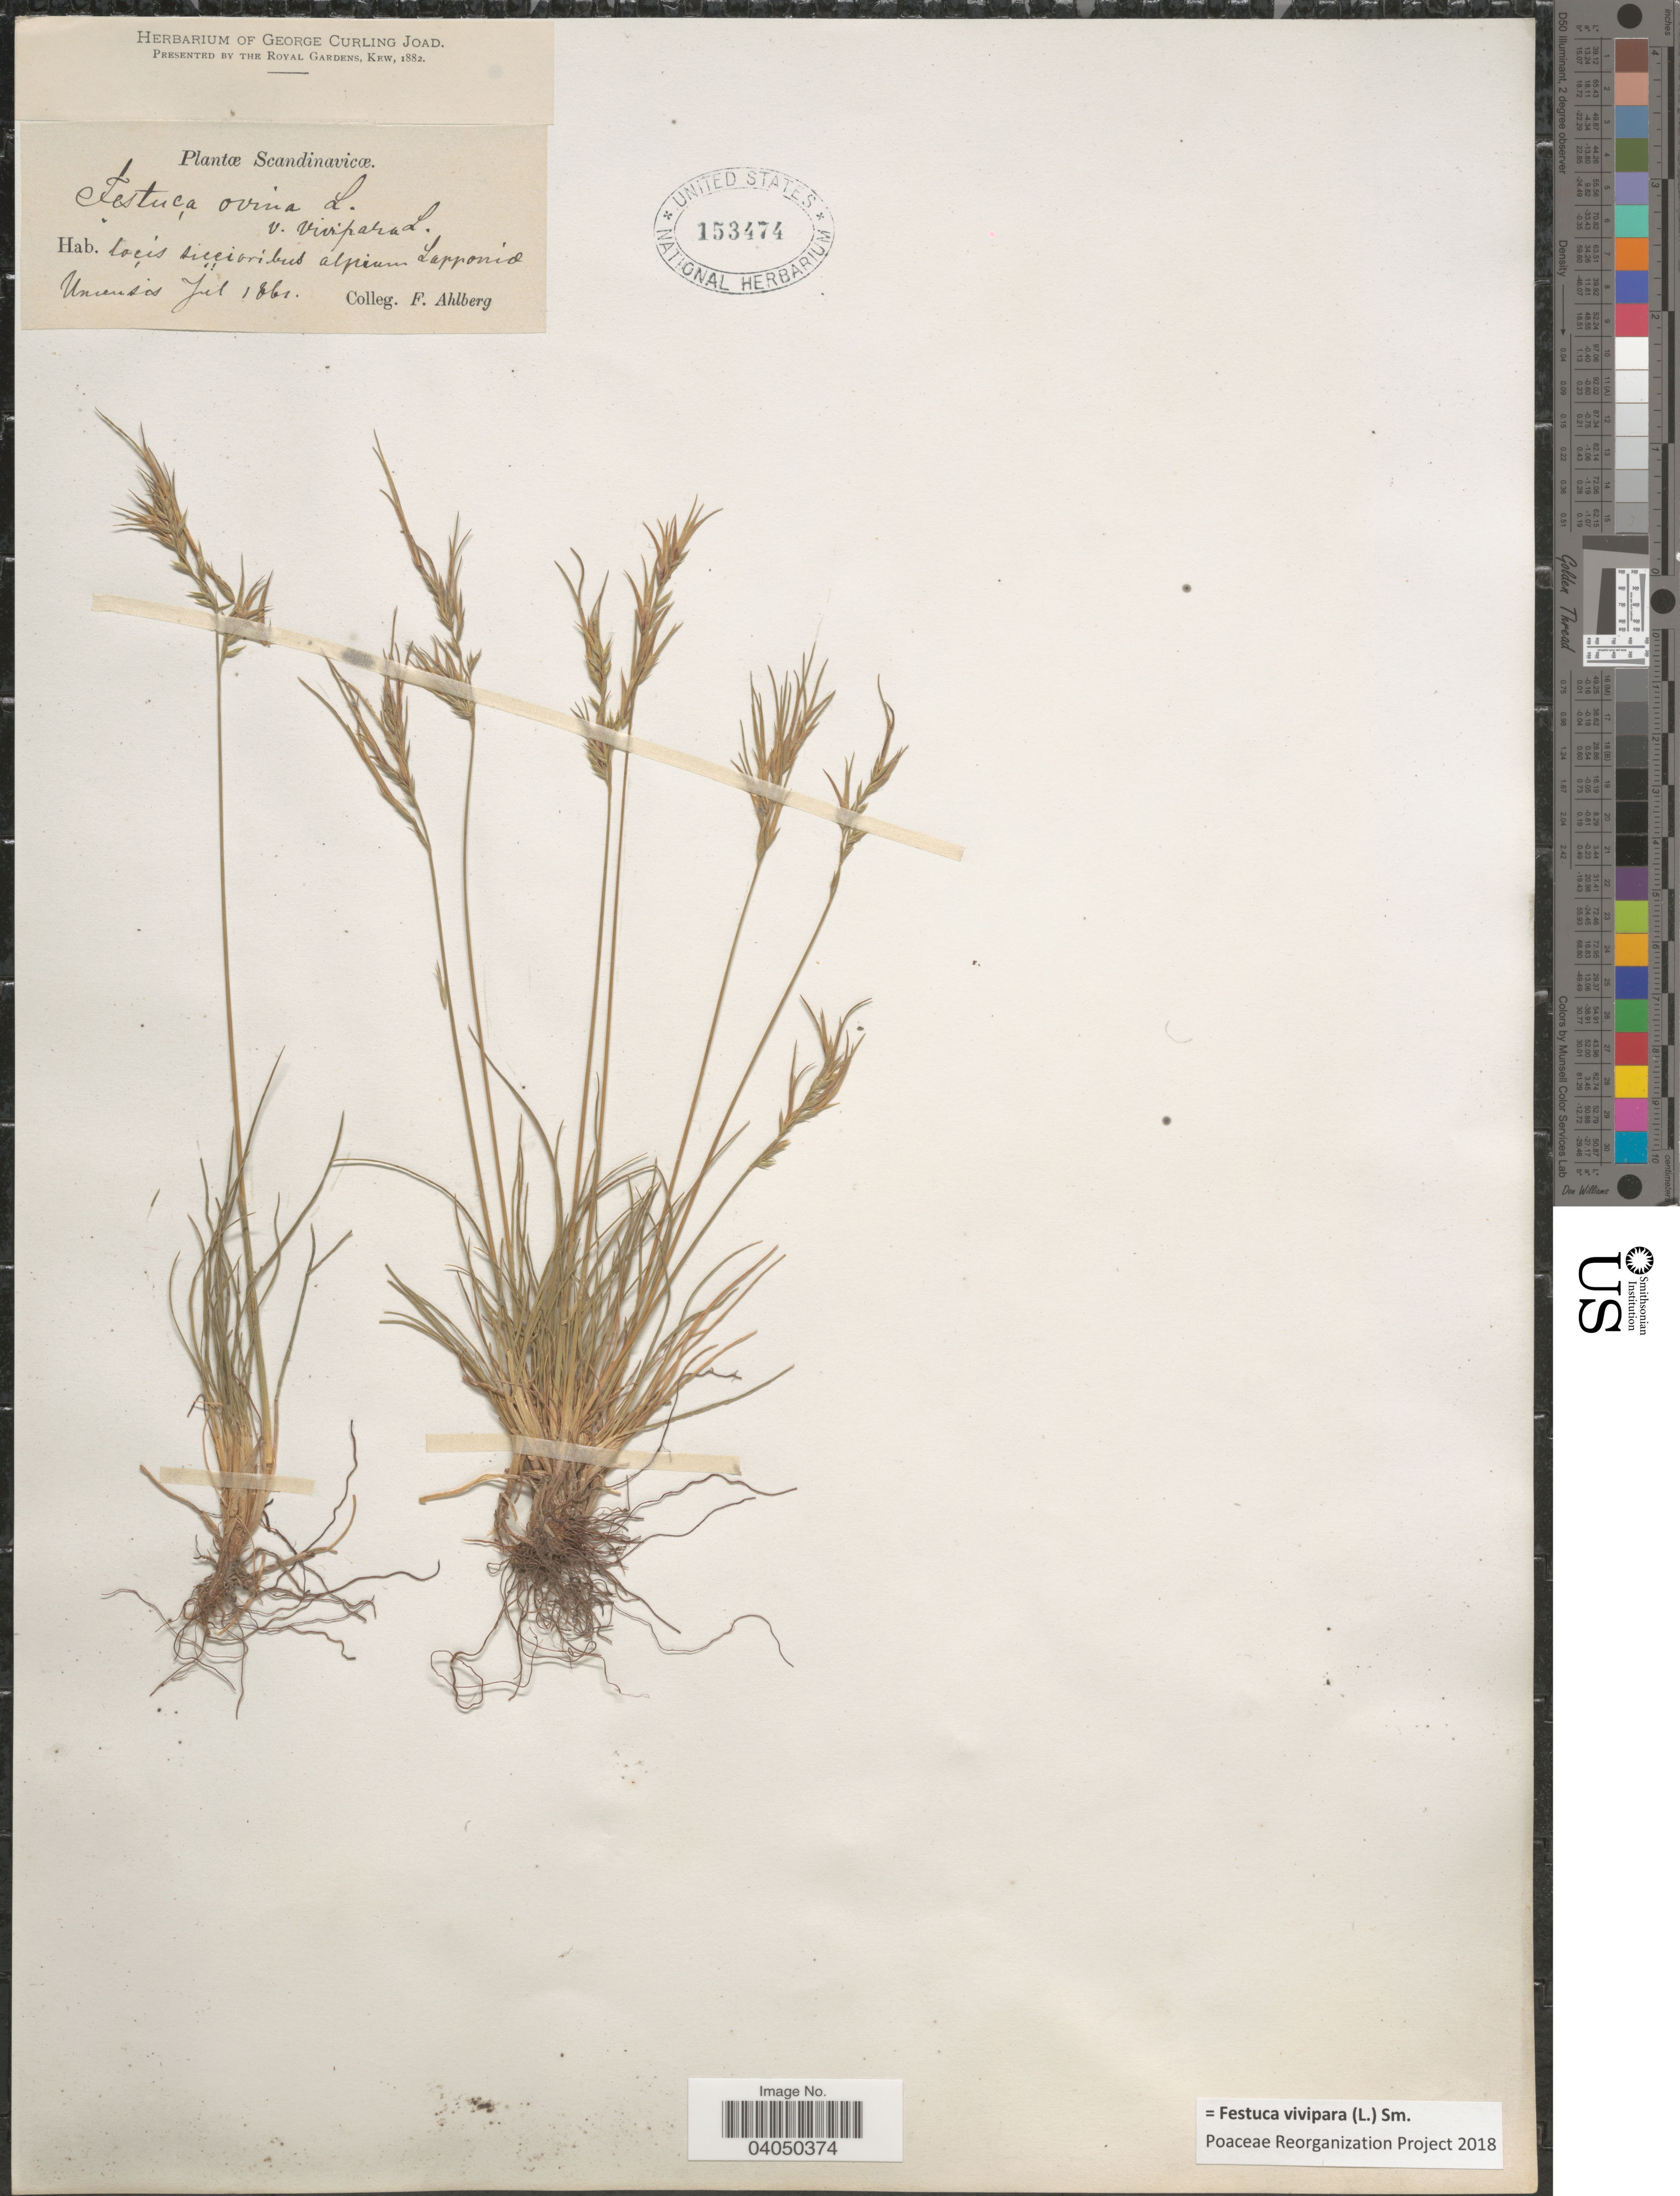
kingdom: Plantae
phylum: Tracheophyta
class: Liliopsida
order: Poales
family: Poaceae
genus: Festuca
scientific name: Festuca vivipara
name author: (L.) Sm.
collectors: F. Ahlberg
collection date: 1861-07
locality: Scandinavicæ. Locis siccioribus alpium Lapponiæ Uncensis.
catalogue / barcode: US 153474